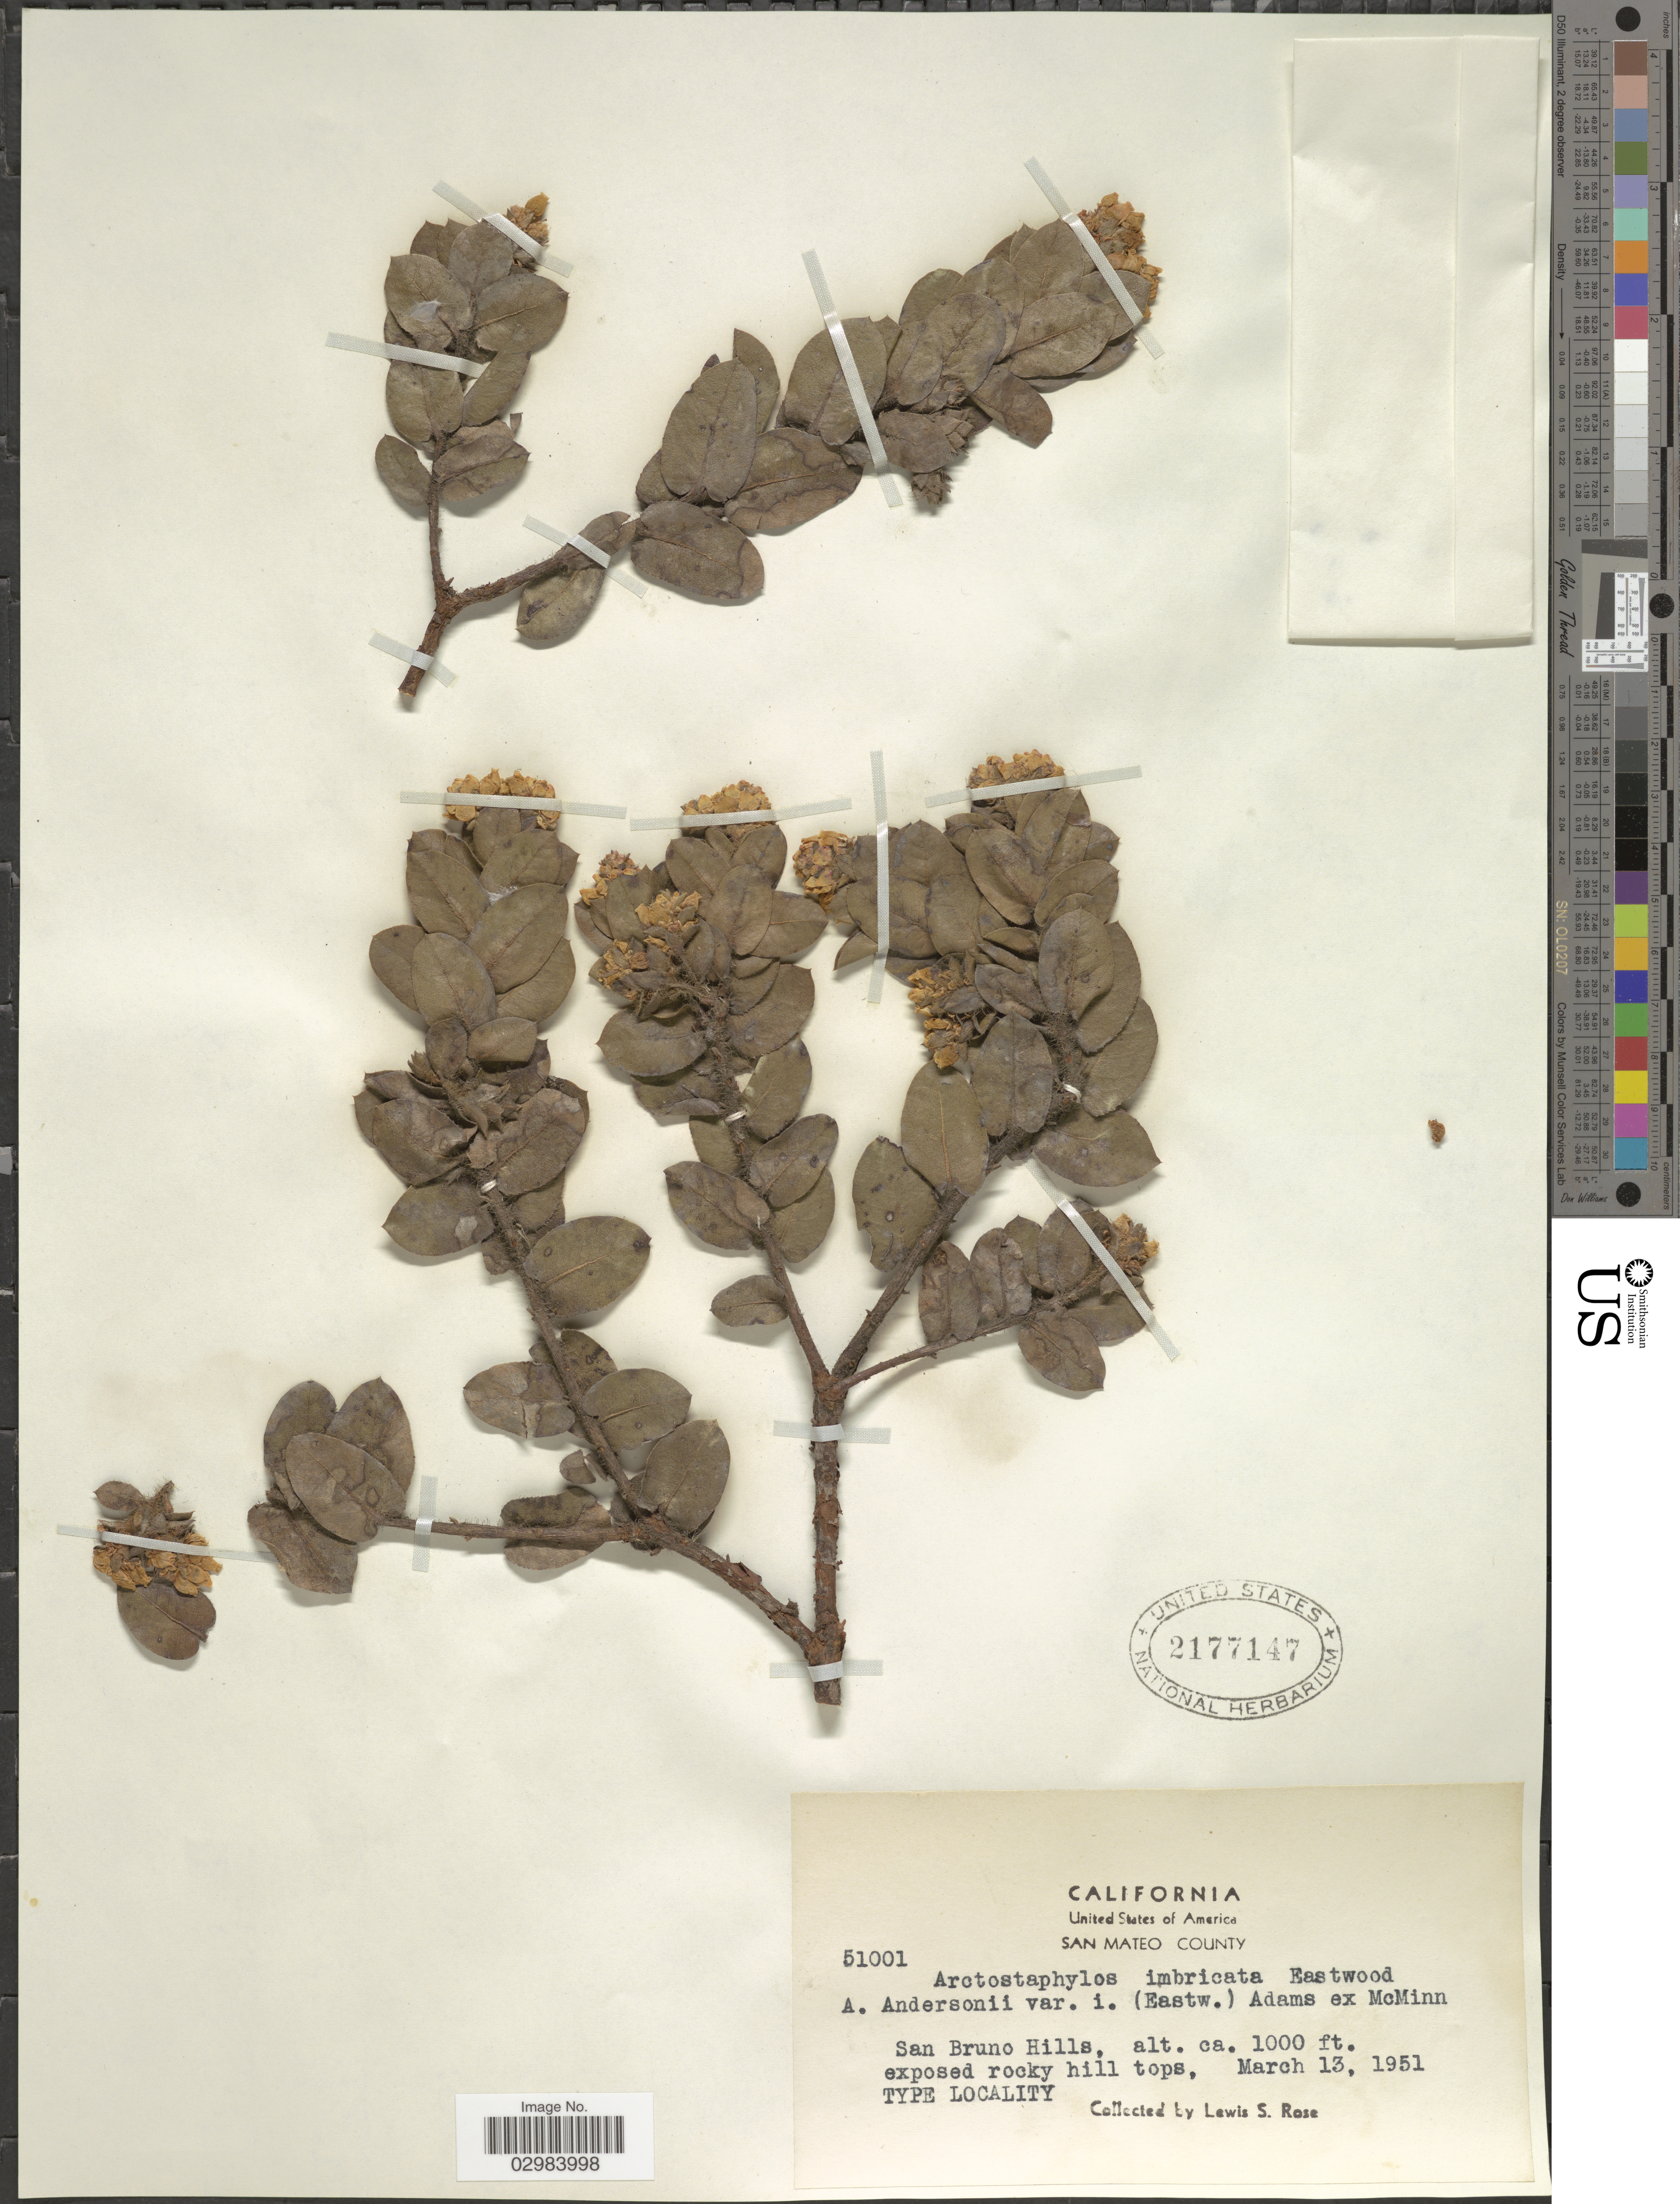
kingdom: Plantae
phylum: Tracheophyta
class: Magnoliopsida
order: Ericales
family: Ericaceae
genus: Arctostaphylos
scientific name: Arctostaphylos imbricata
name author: Eastw.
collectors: L. S. Rose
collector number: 51001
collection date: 1951-03-13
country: United States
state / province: California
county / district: San Mateo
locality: San Mateo County, San Bruno Hills.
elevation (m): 305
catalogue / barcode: US 2177147